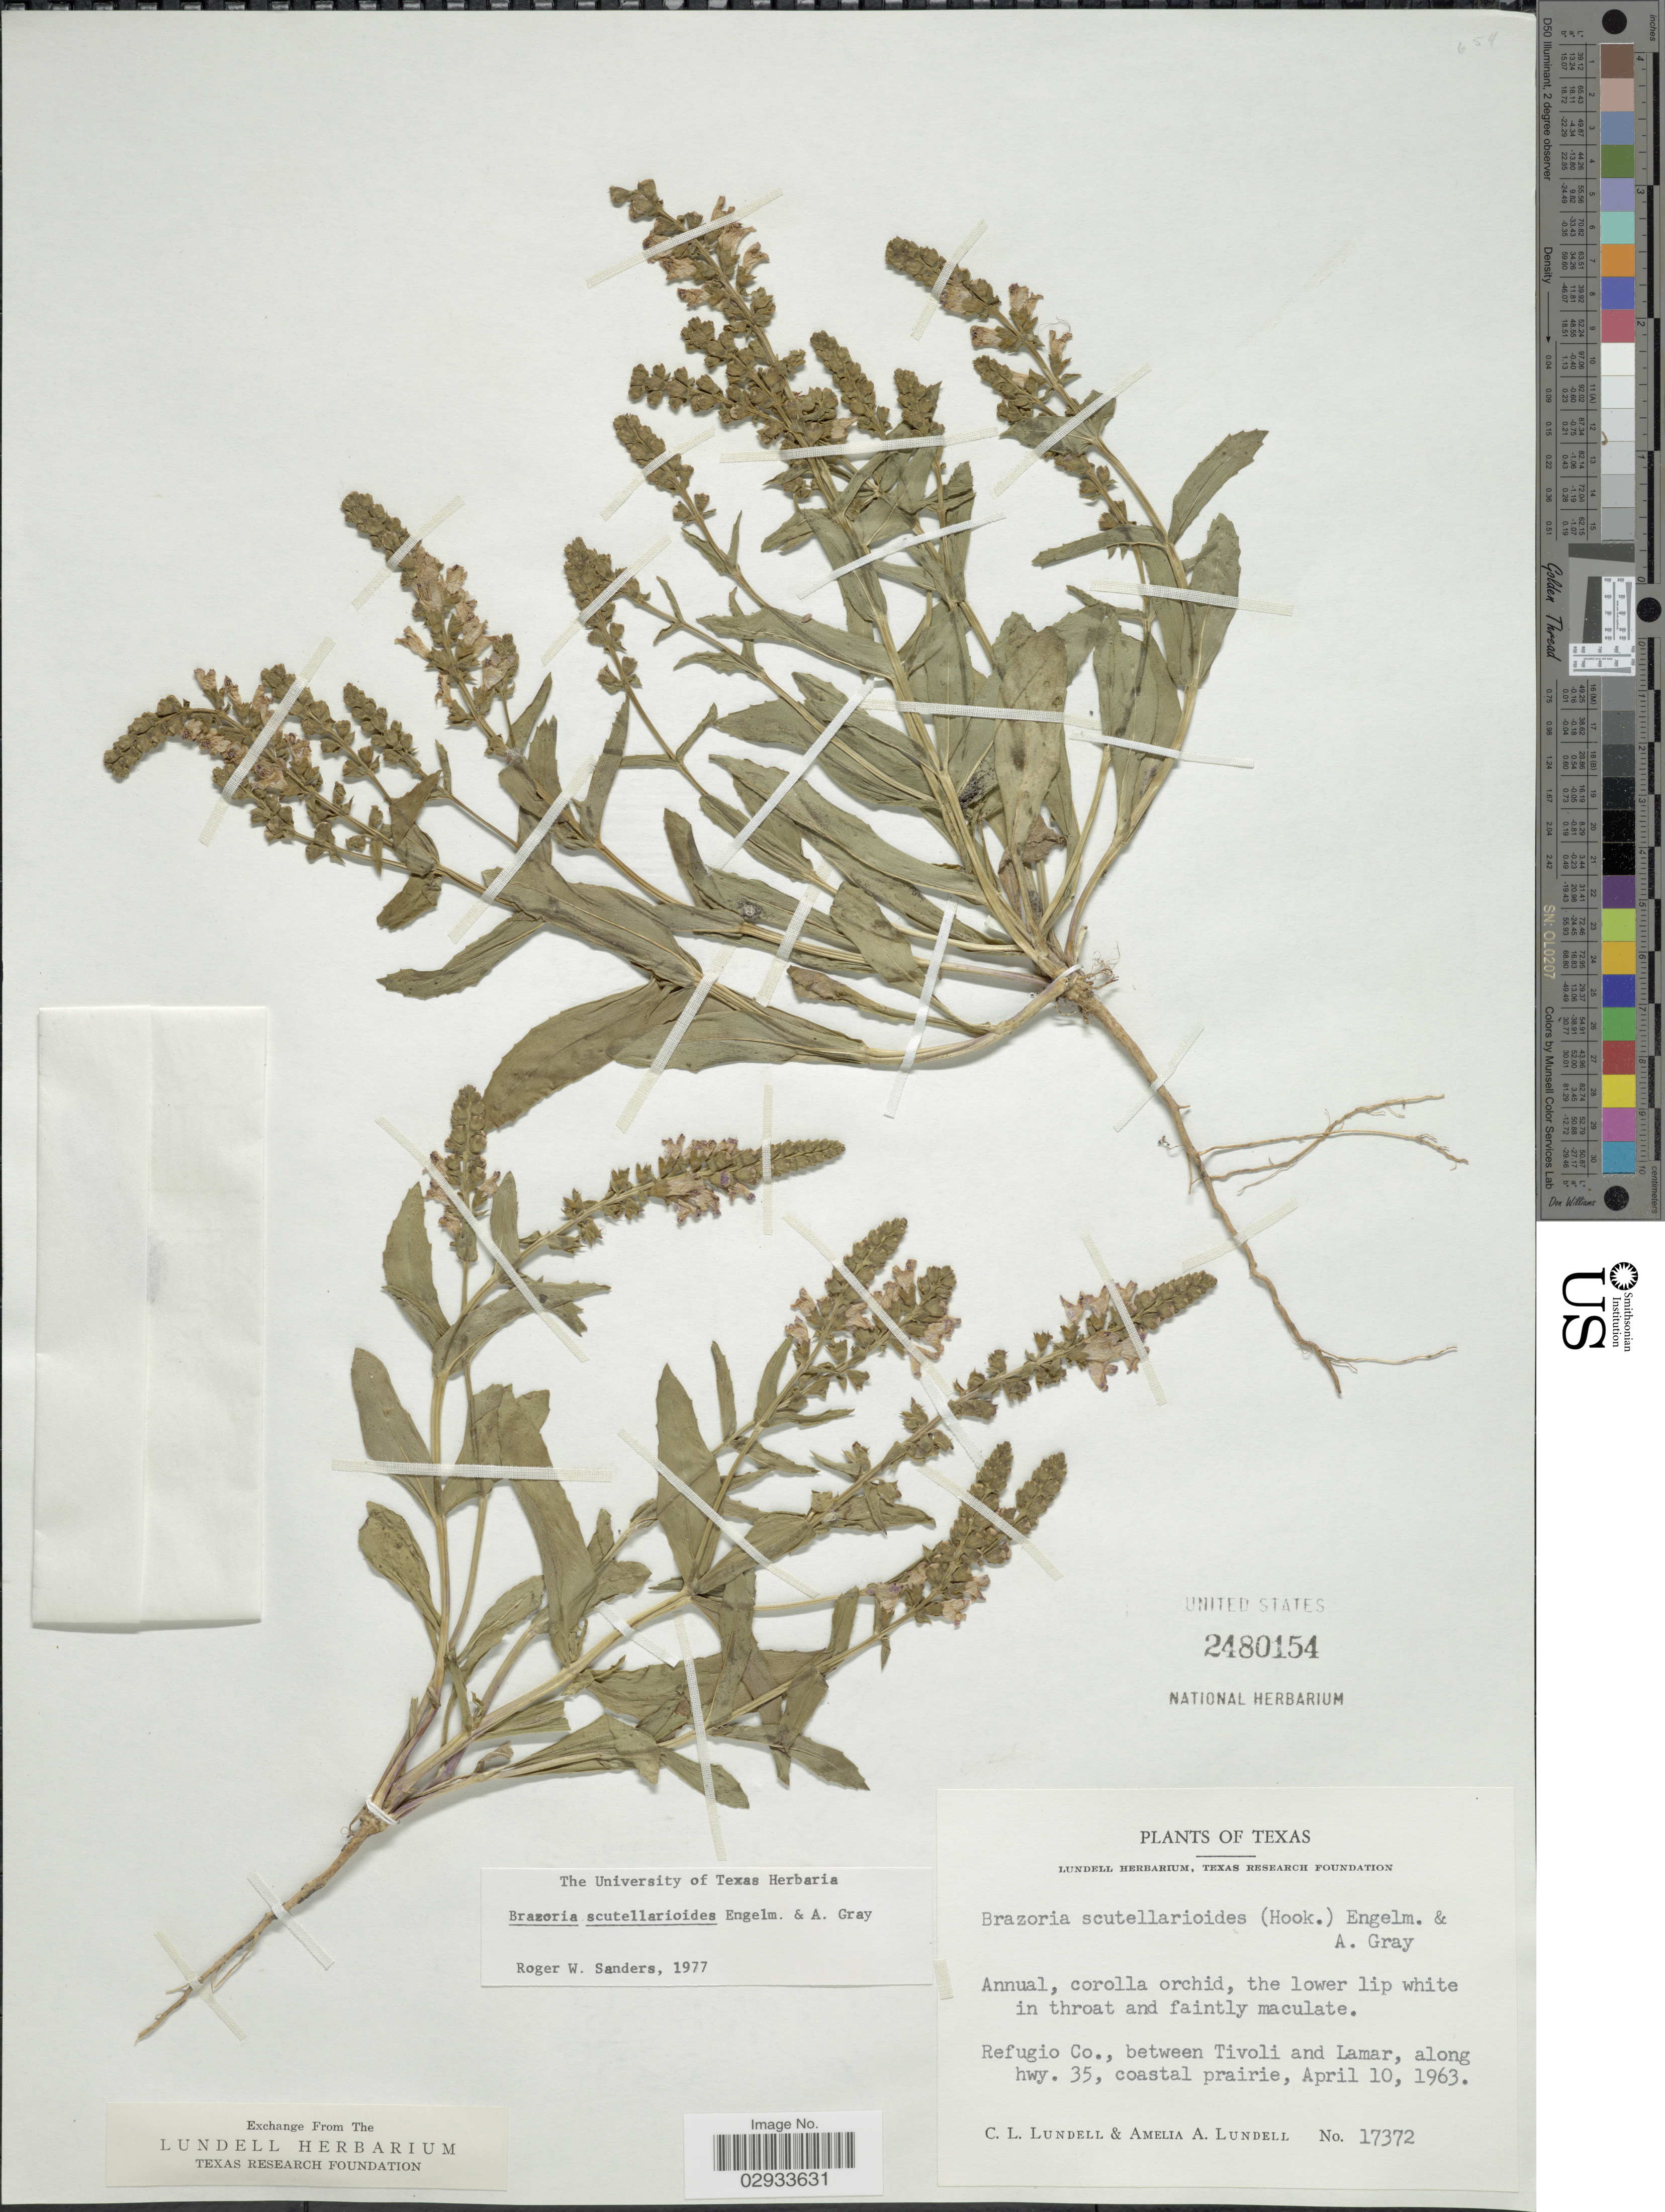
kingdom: Plantae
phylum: Tracheophyta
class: Magnoliopsida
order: Lamiales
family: Lamiaceae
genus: Brazoria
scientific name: Brazoria scutellarioides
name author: Engelm. & A. Gray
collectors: C. L. Lundell & A. A. Lundell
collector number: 17372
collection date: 1963-04-10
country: United States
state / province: Texas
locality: Refugio Co., between Tivoli and Lamar, along hwy. 35, coastal prairie.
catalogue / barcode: US 2480154